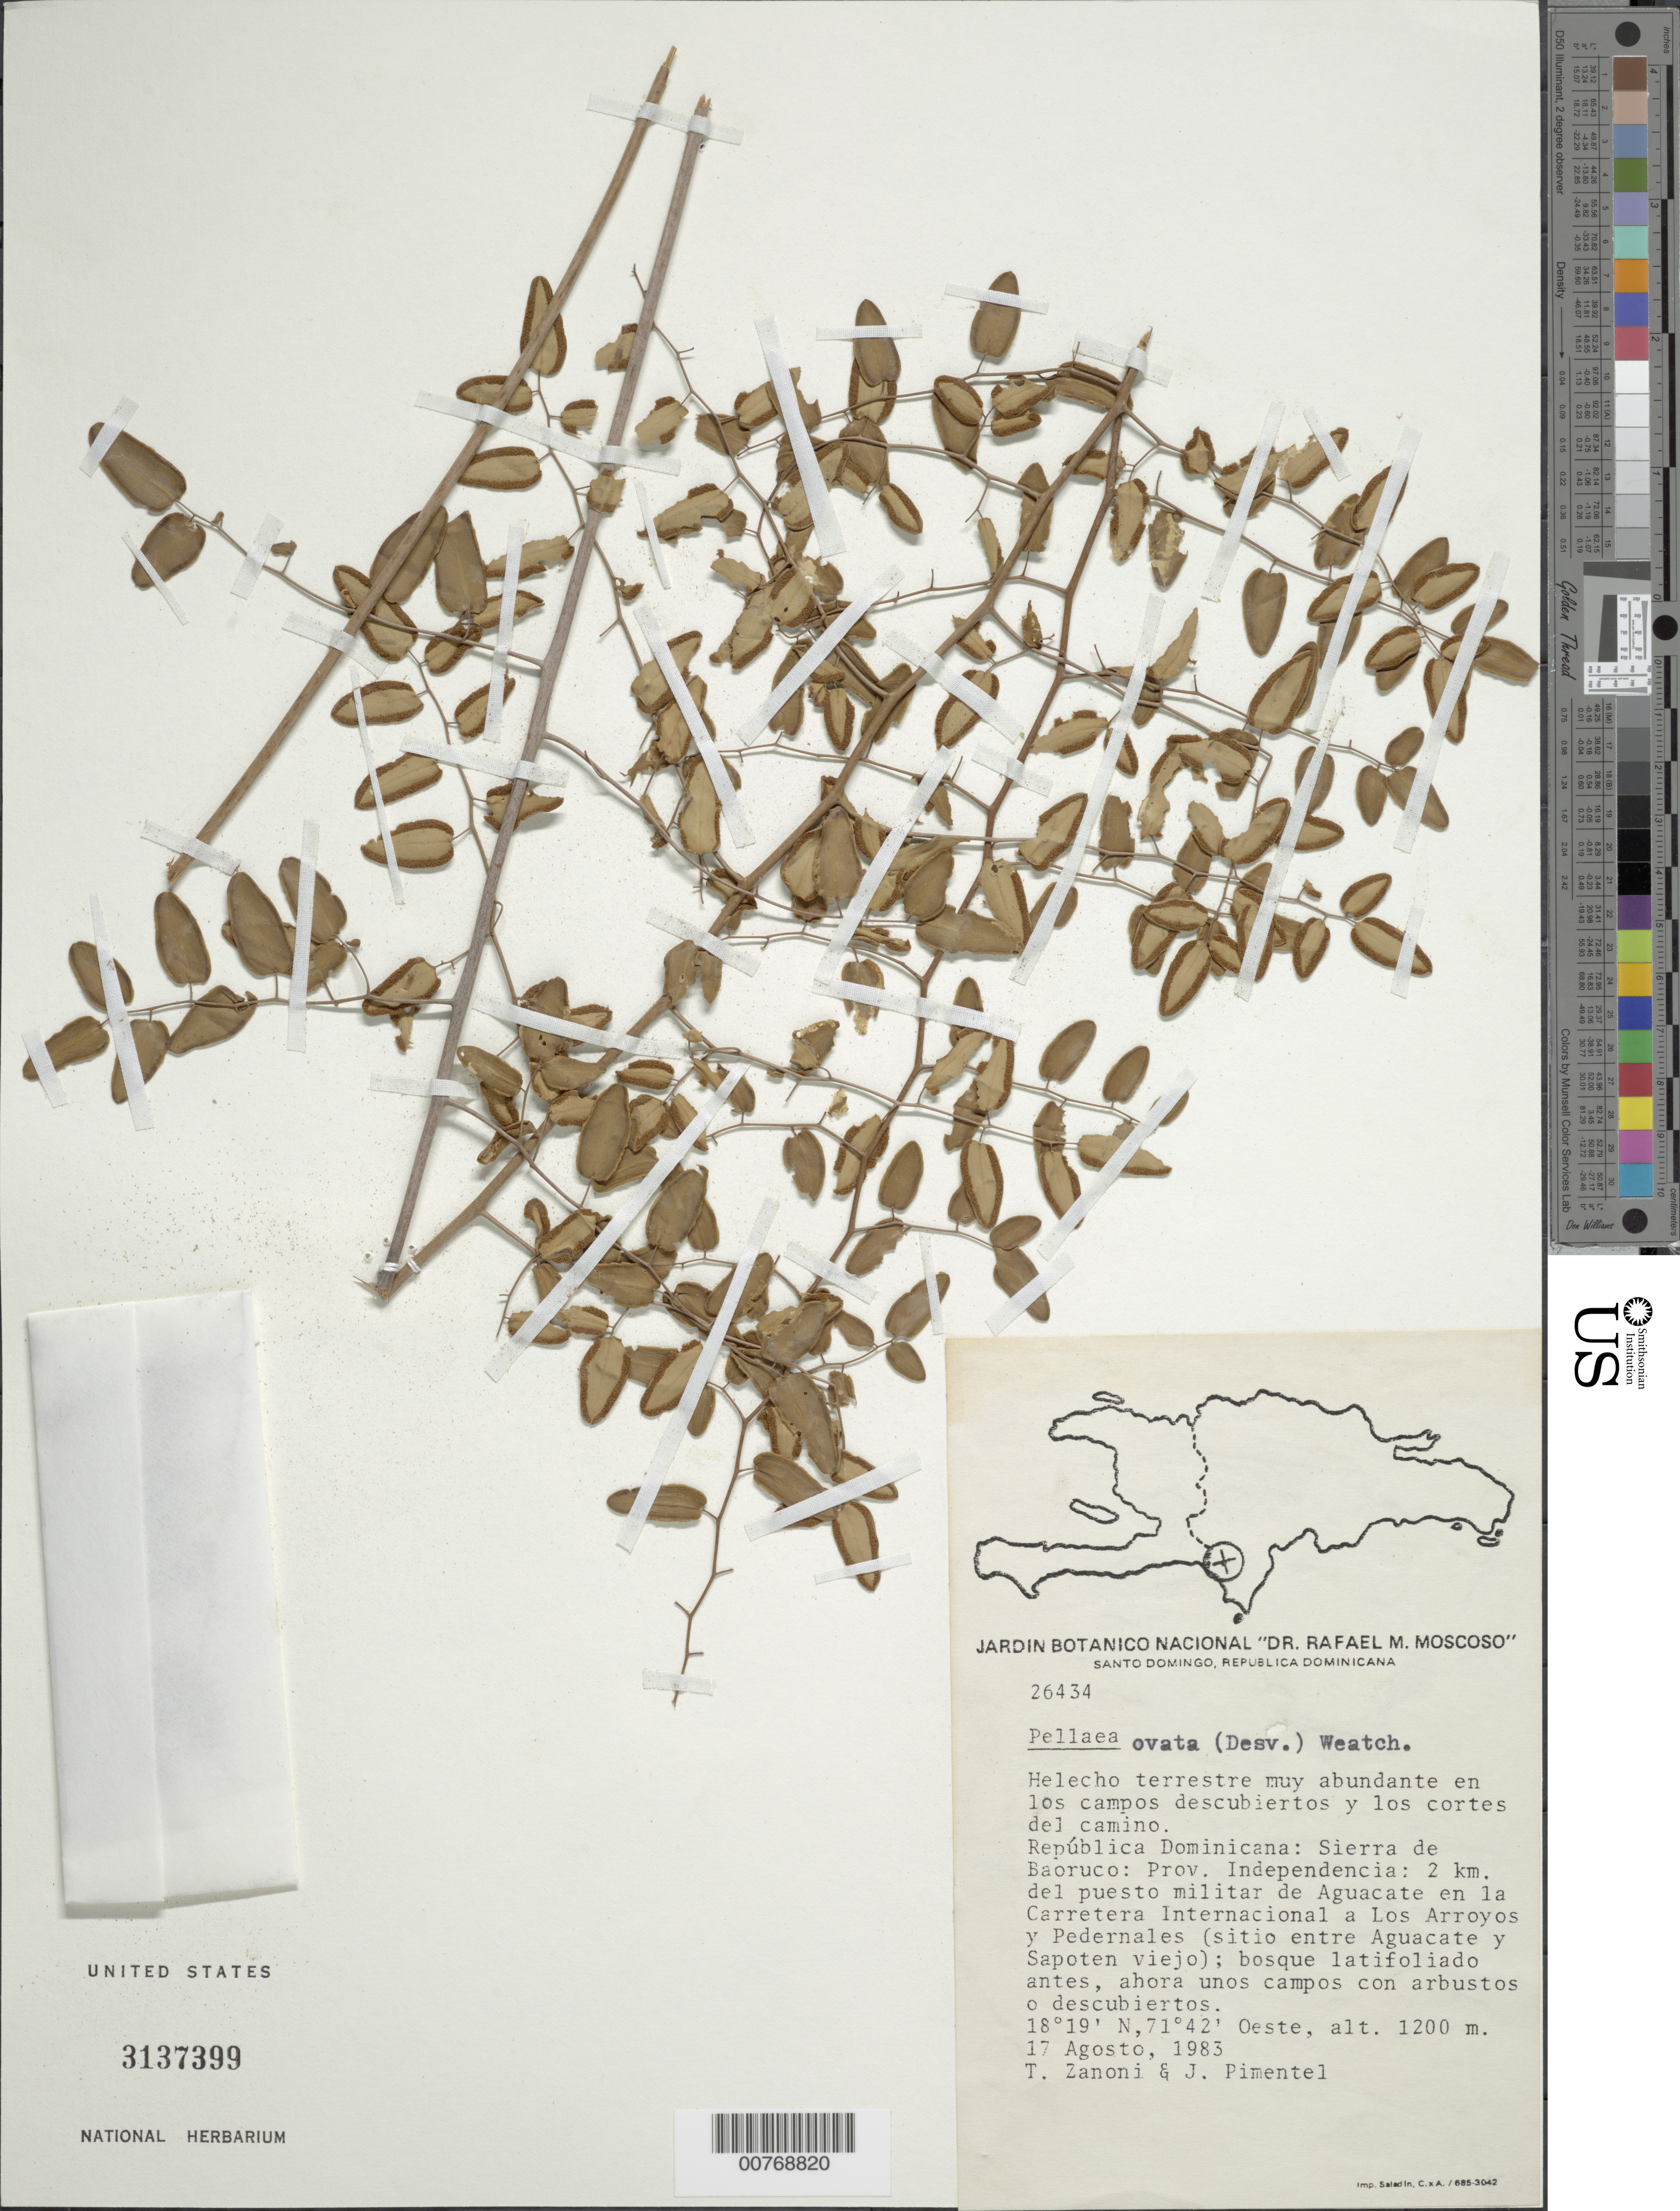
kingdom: Plantae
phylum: Tracheophyta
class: Polypodiopsida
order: Polypodiales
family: Pteridaceae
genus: Pellaea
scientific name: Pellaea ovata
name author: (Desv.) Weath.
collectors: T. A. Zanoni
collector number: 26434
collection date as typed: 17 Aug 1983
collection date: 1983-08-17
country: Dominican Republic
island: Hispaniola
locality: Sierra de Baoruco, Provincia Independencia, 2 km del puesto militar de Aguacate en la Carretera Internacional a Los Arroyos y Pedernales (entre Aguacate y Sapoten Viejo)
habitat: Bosque latifoliado antes, ahora unos campos con arbustos o descubiertos, abundante en areas descubiertas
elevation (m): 1200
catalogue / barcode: US 3137399